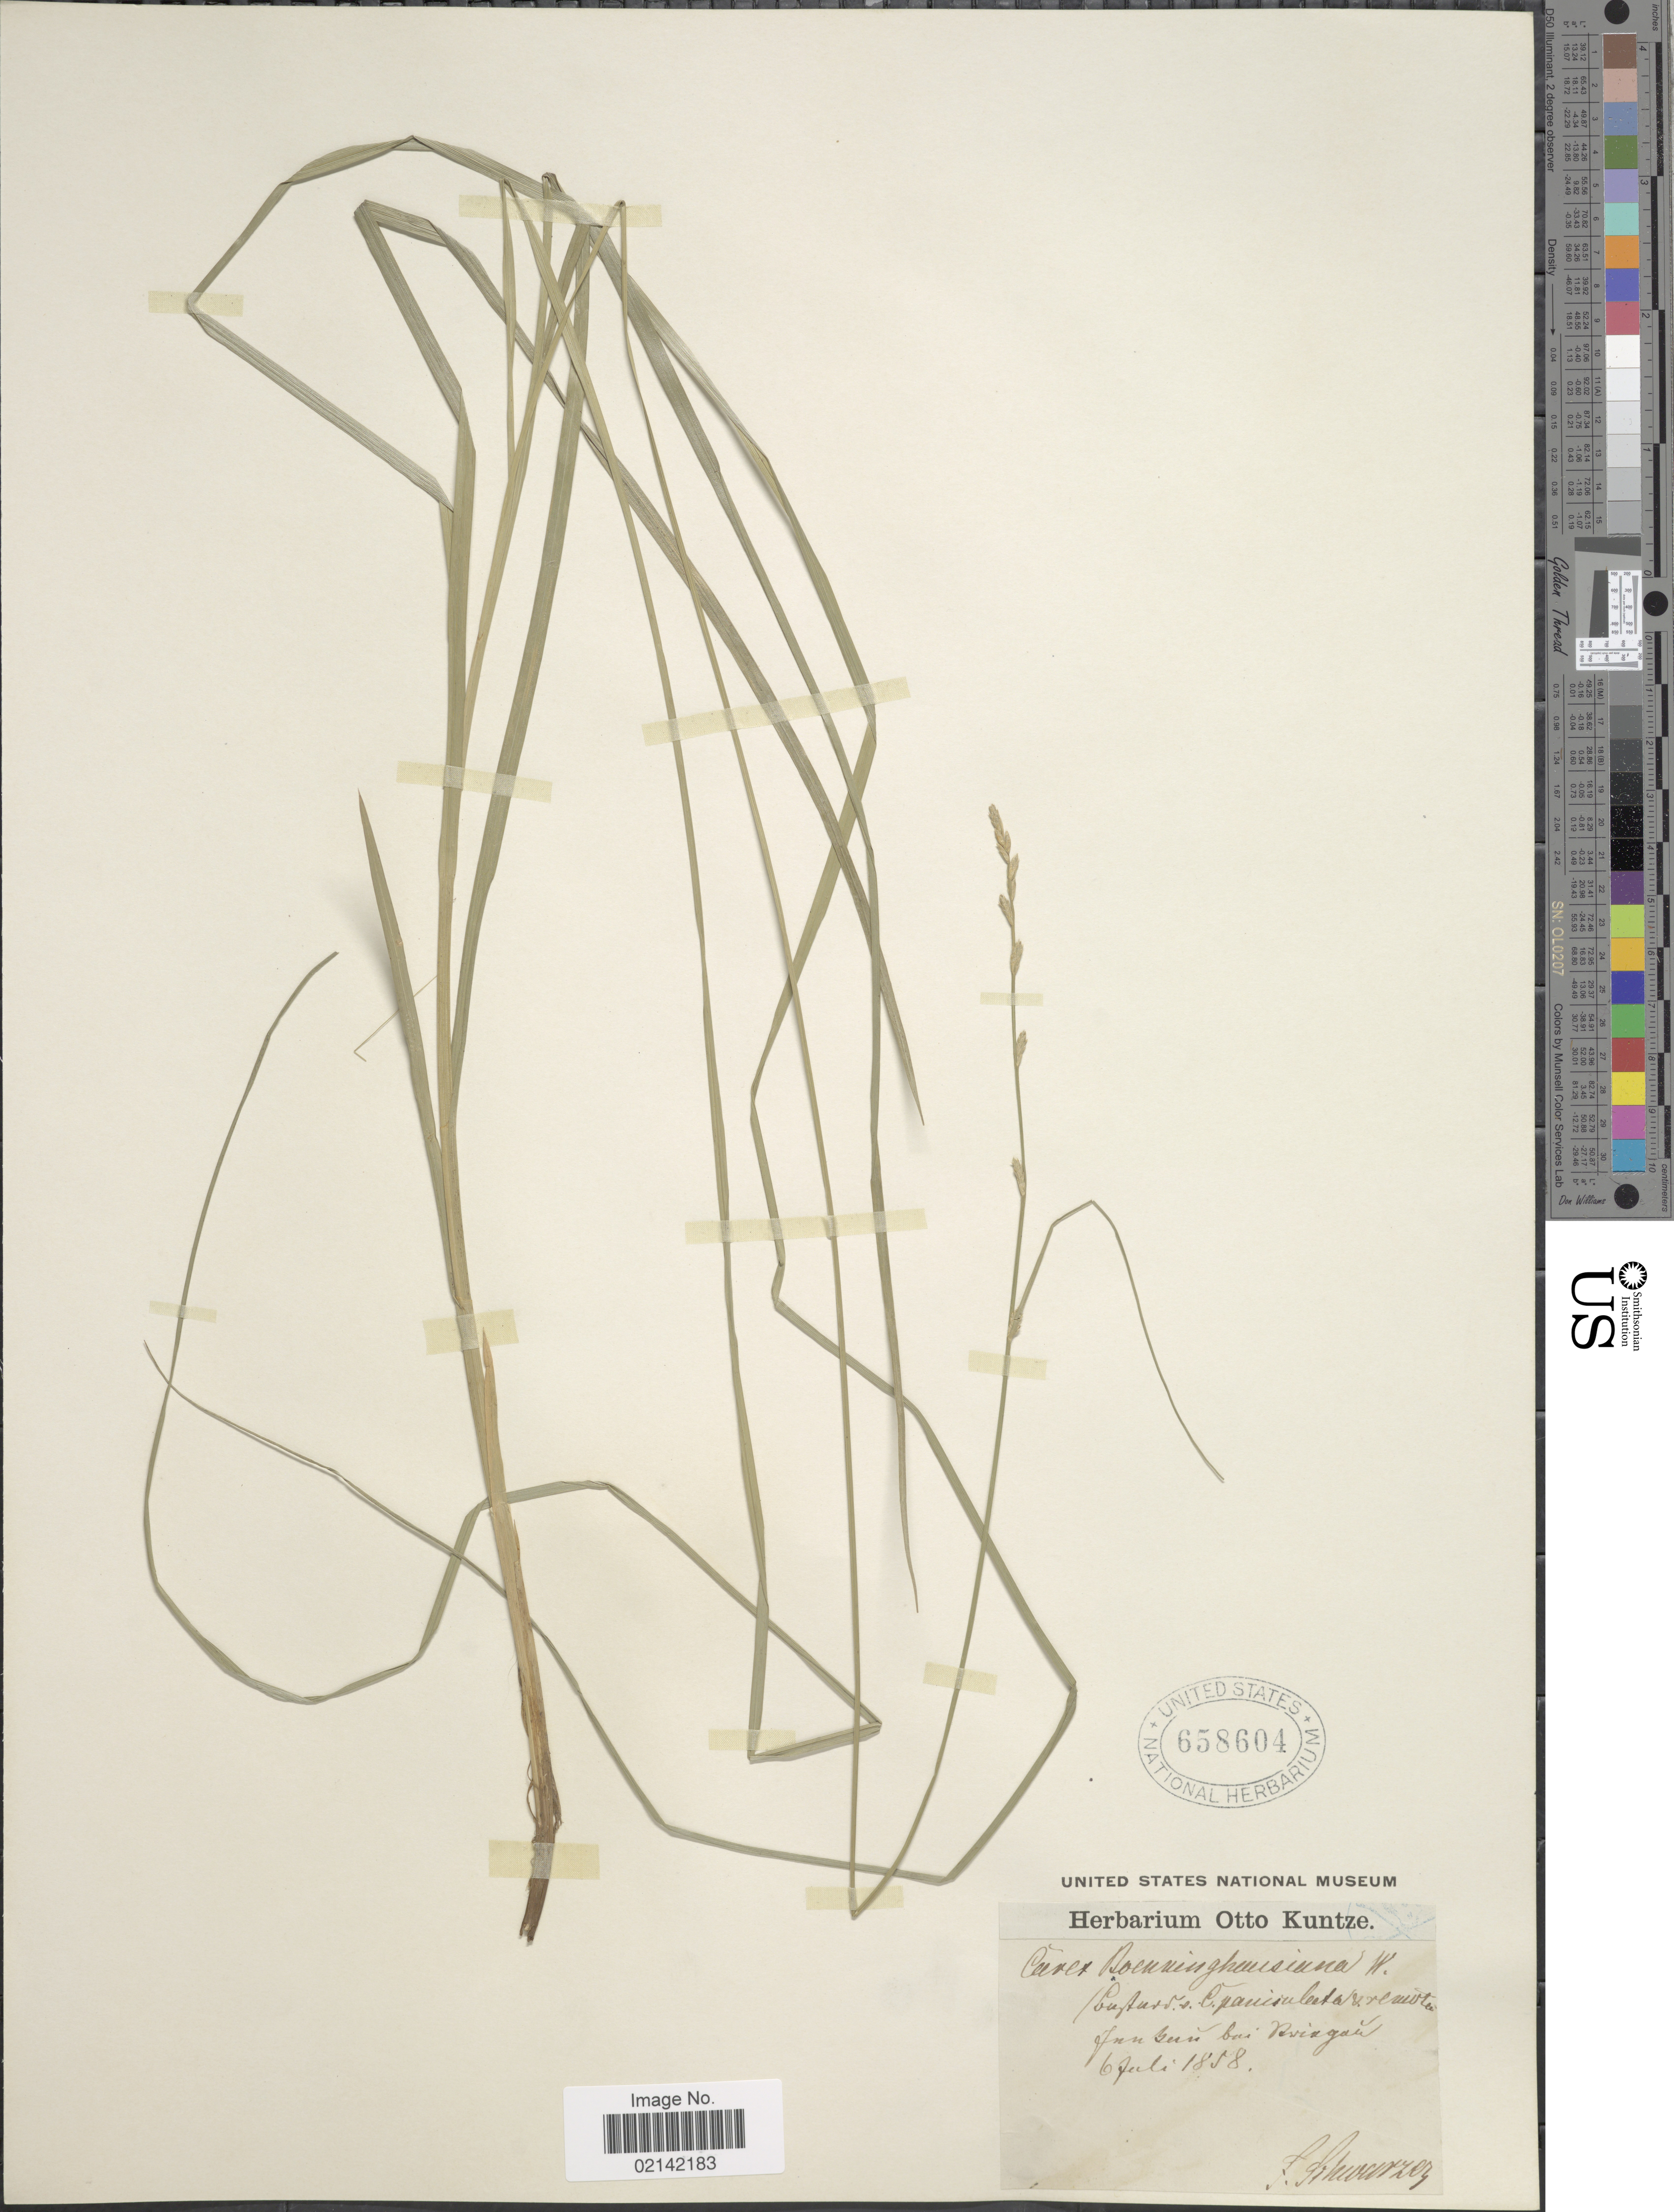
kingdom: Plantae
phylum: Tracheophyta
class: Liliopsida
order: Poales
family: Cyperaceae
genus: Carex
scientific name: Carex x boenninghause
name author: Weihe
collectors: F. Schwarzer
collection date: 1858-07-06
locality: Inn Gun bei Rwingan [interpreted]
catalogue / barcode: US 658604